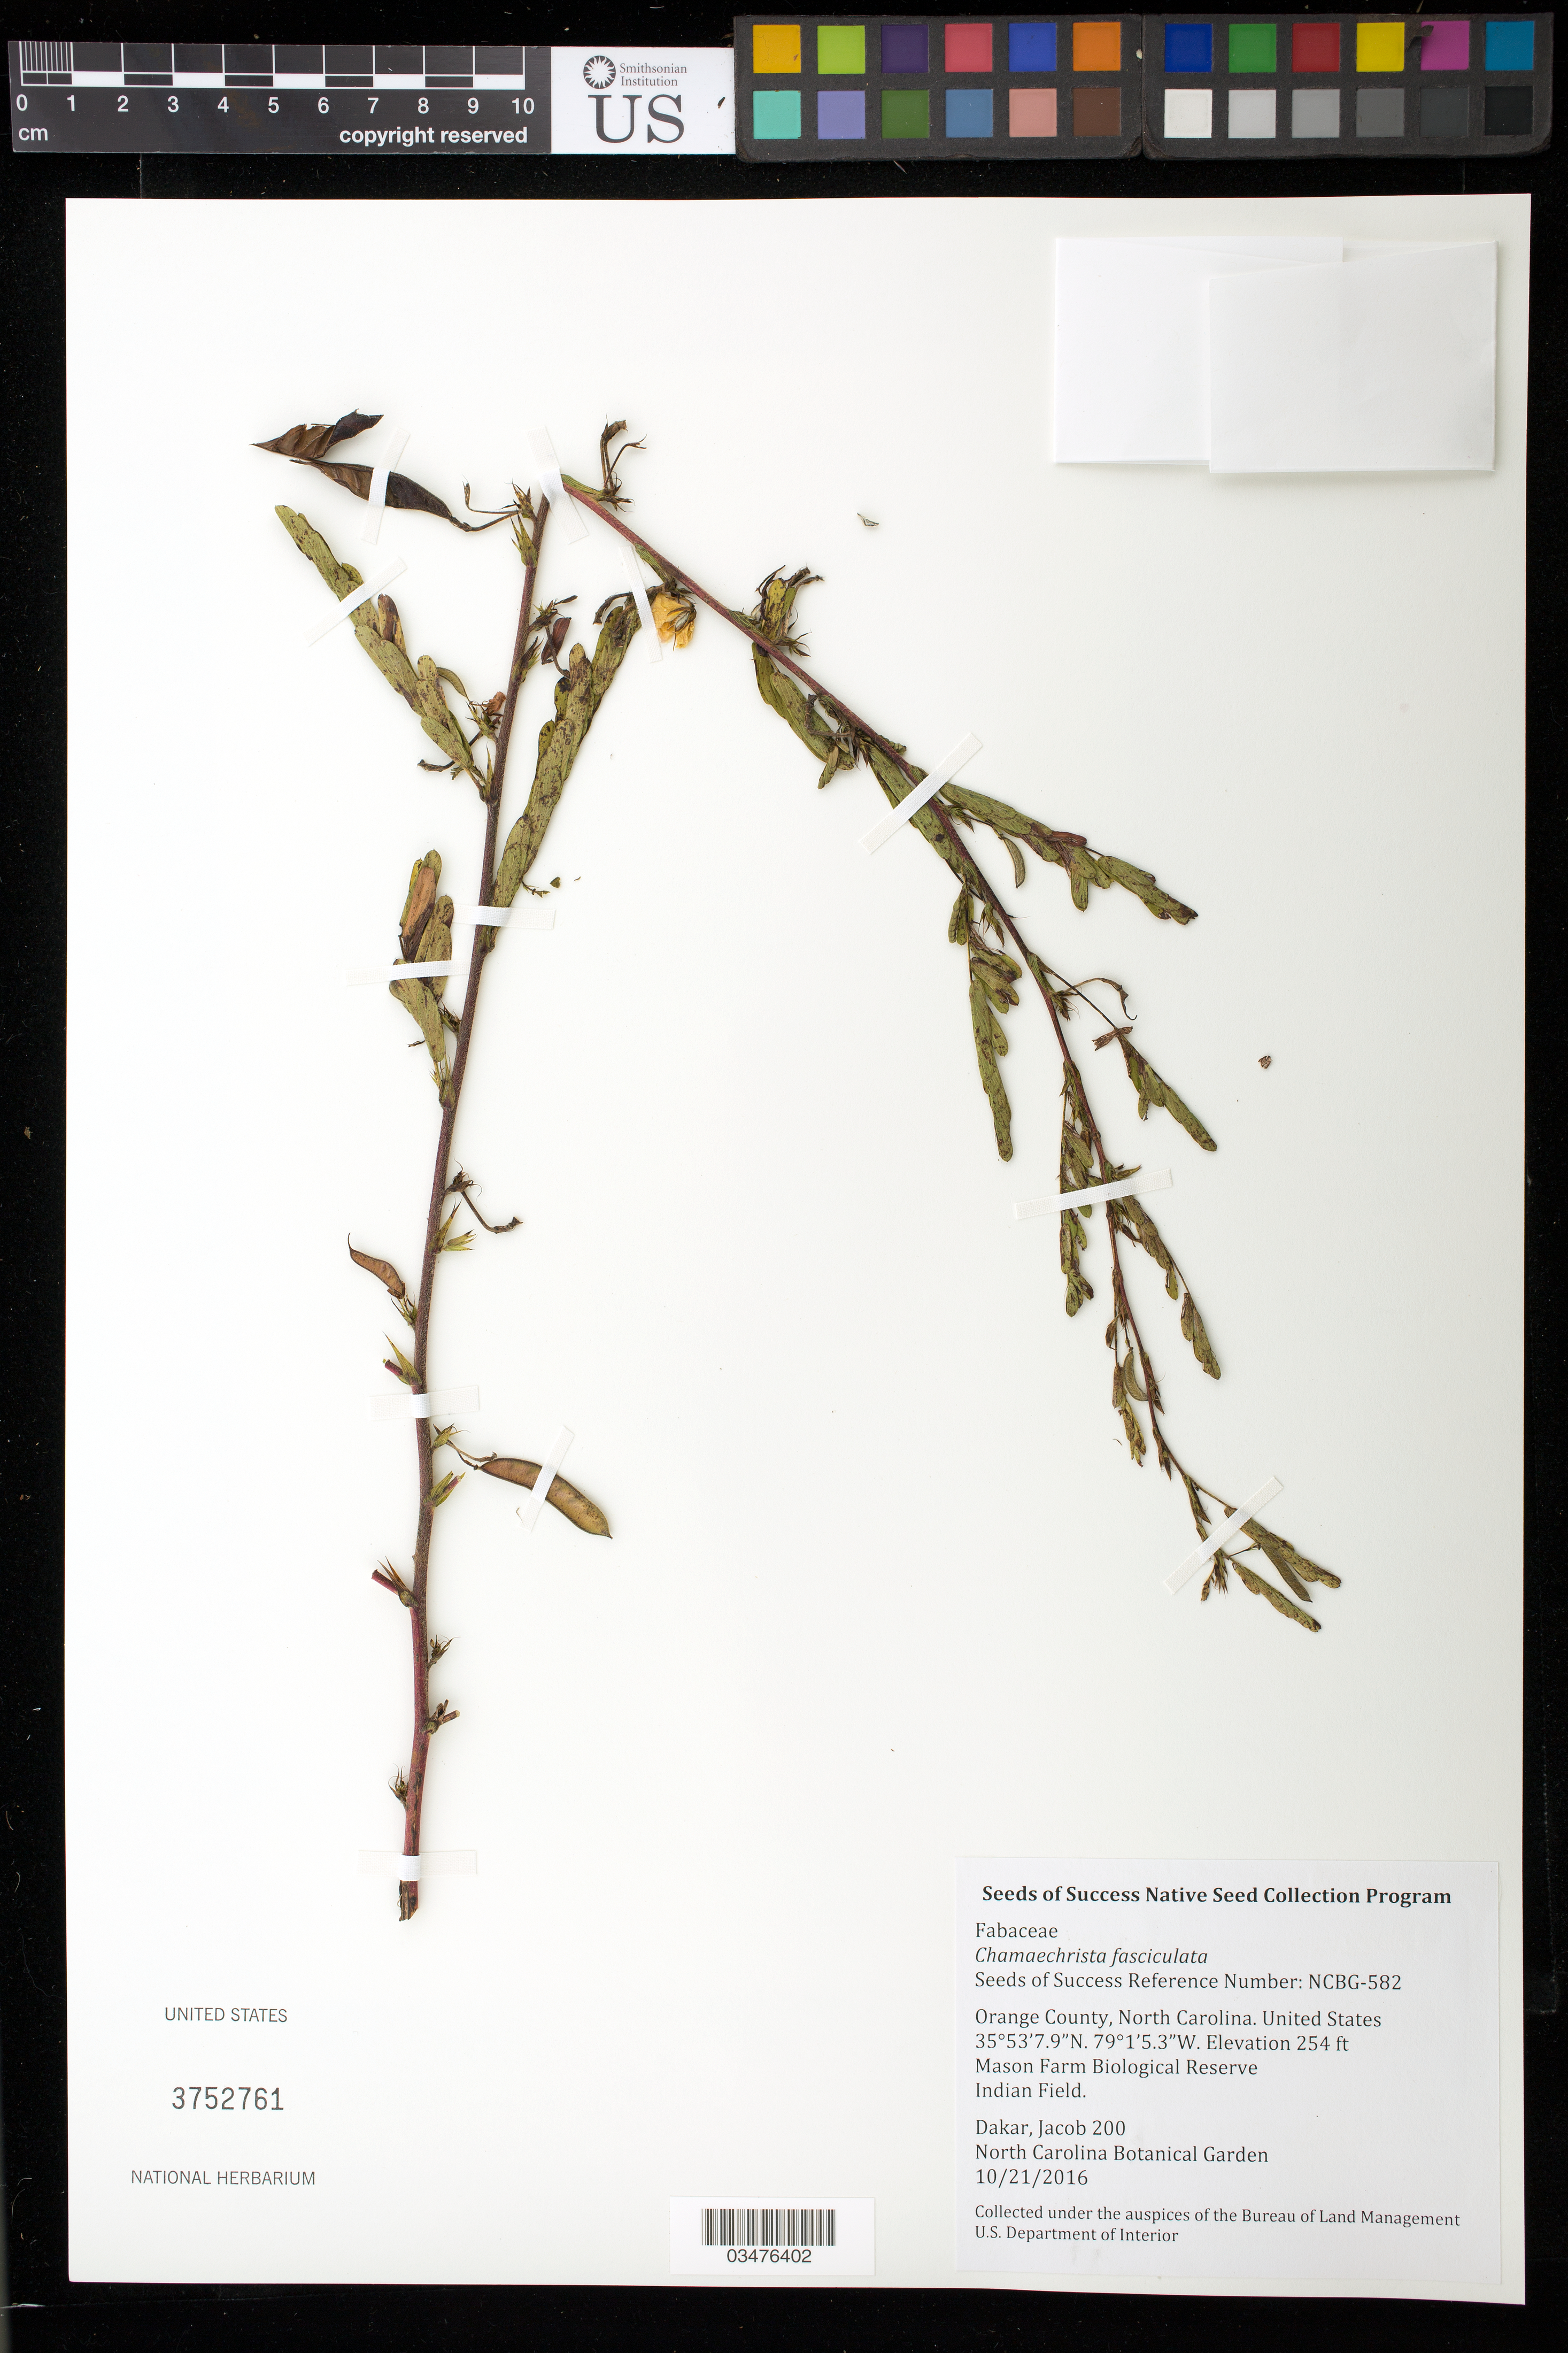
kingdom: Plantae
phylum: Tracheophyta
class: Magnoliopsida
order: Fabales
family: Fabaceae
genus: Chamaecrista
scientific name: Chamaecrista fasciculata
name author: (Michx.) Greene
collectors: J. Dakar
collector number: NCBG-582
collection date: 2016-10-21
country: United States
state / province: North Carolina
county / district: Orange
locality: Mason Farm Biological Reserve, Indian Field.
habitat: Meadow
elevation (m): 77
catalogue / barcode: US 3752761